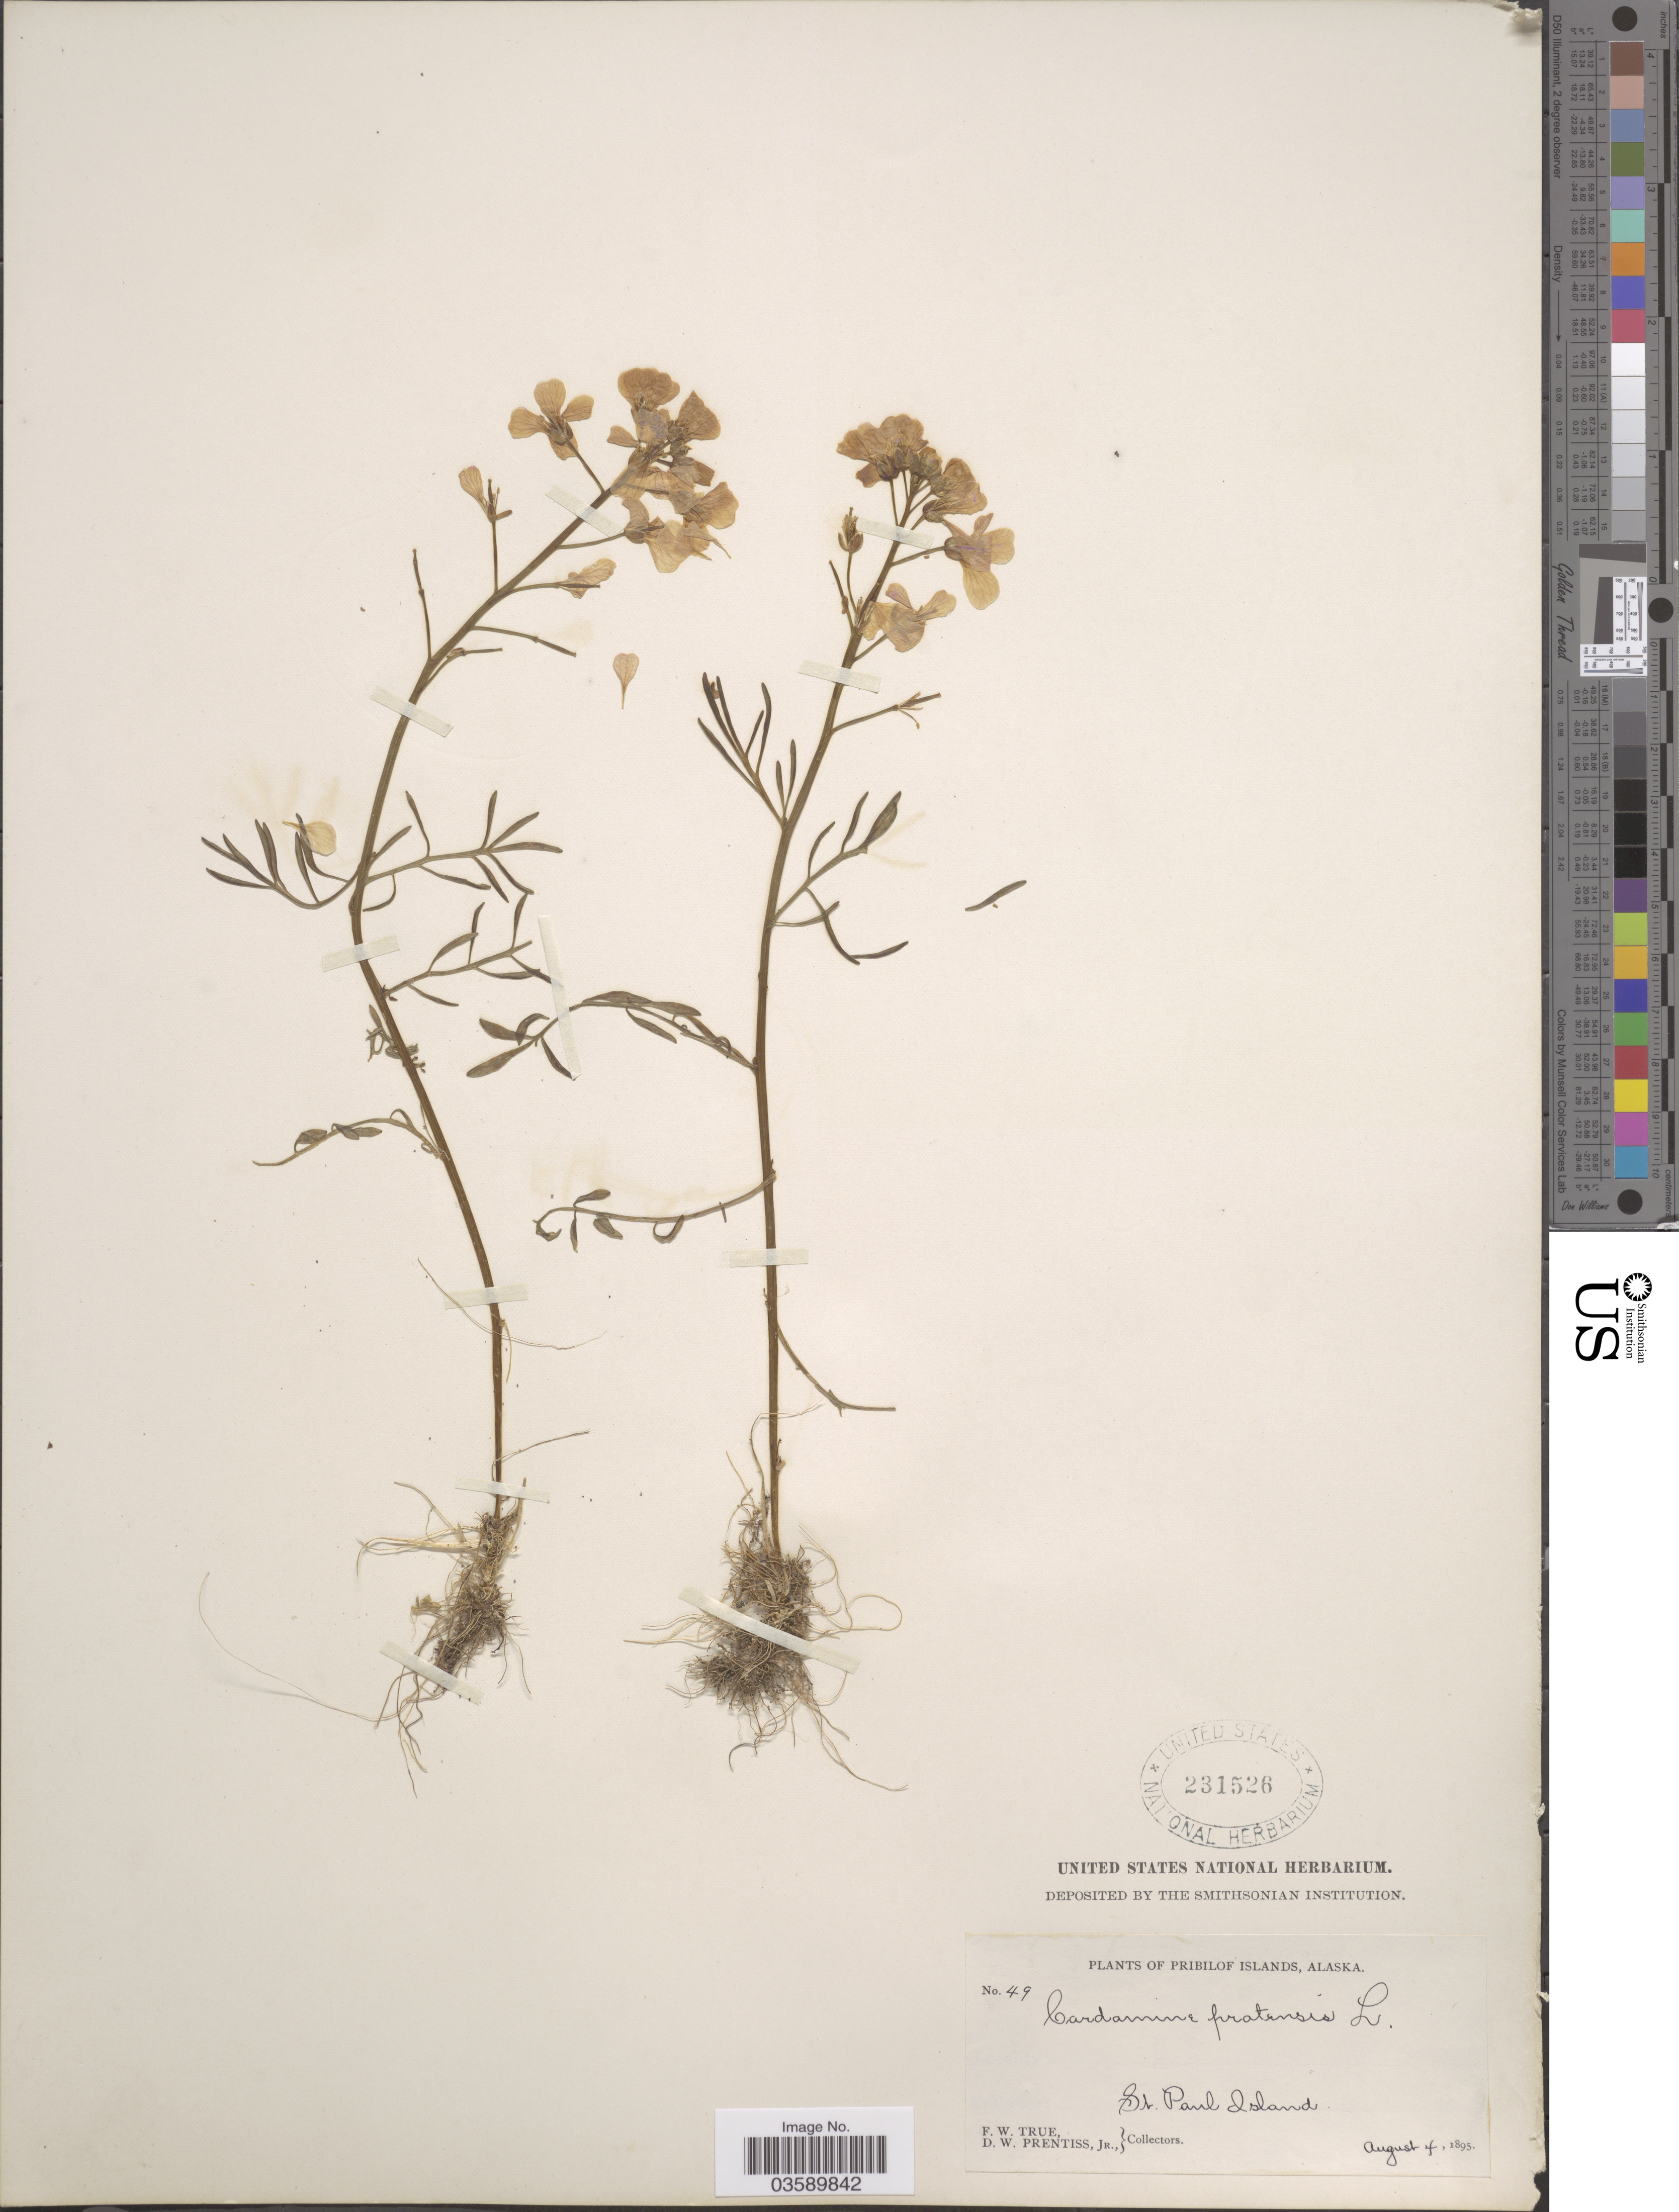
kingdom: Plantae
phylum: Tracheophyta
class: Magnoliopsida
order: Brassicales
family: Brassicaceae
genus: Cardamine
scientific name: Cardamine pratensis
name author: L.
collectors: F. True & D. Prentiss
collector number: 49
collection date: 1895-08-04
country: United States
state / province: Alaska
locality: Pribilof Islands. St. Paul Island.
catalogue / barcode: US 231526